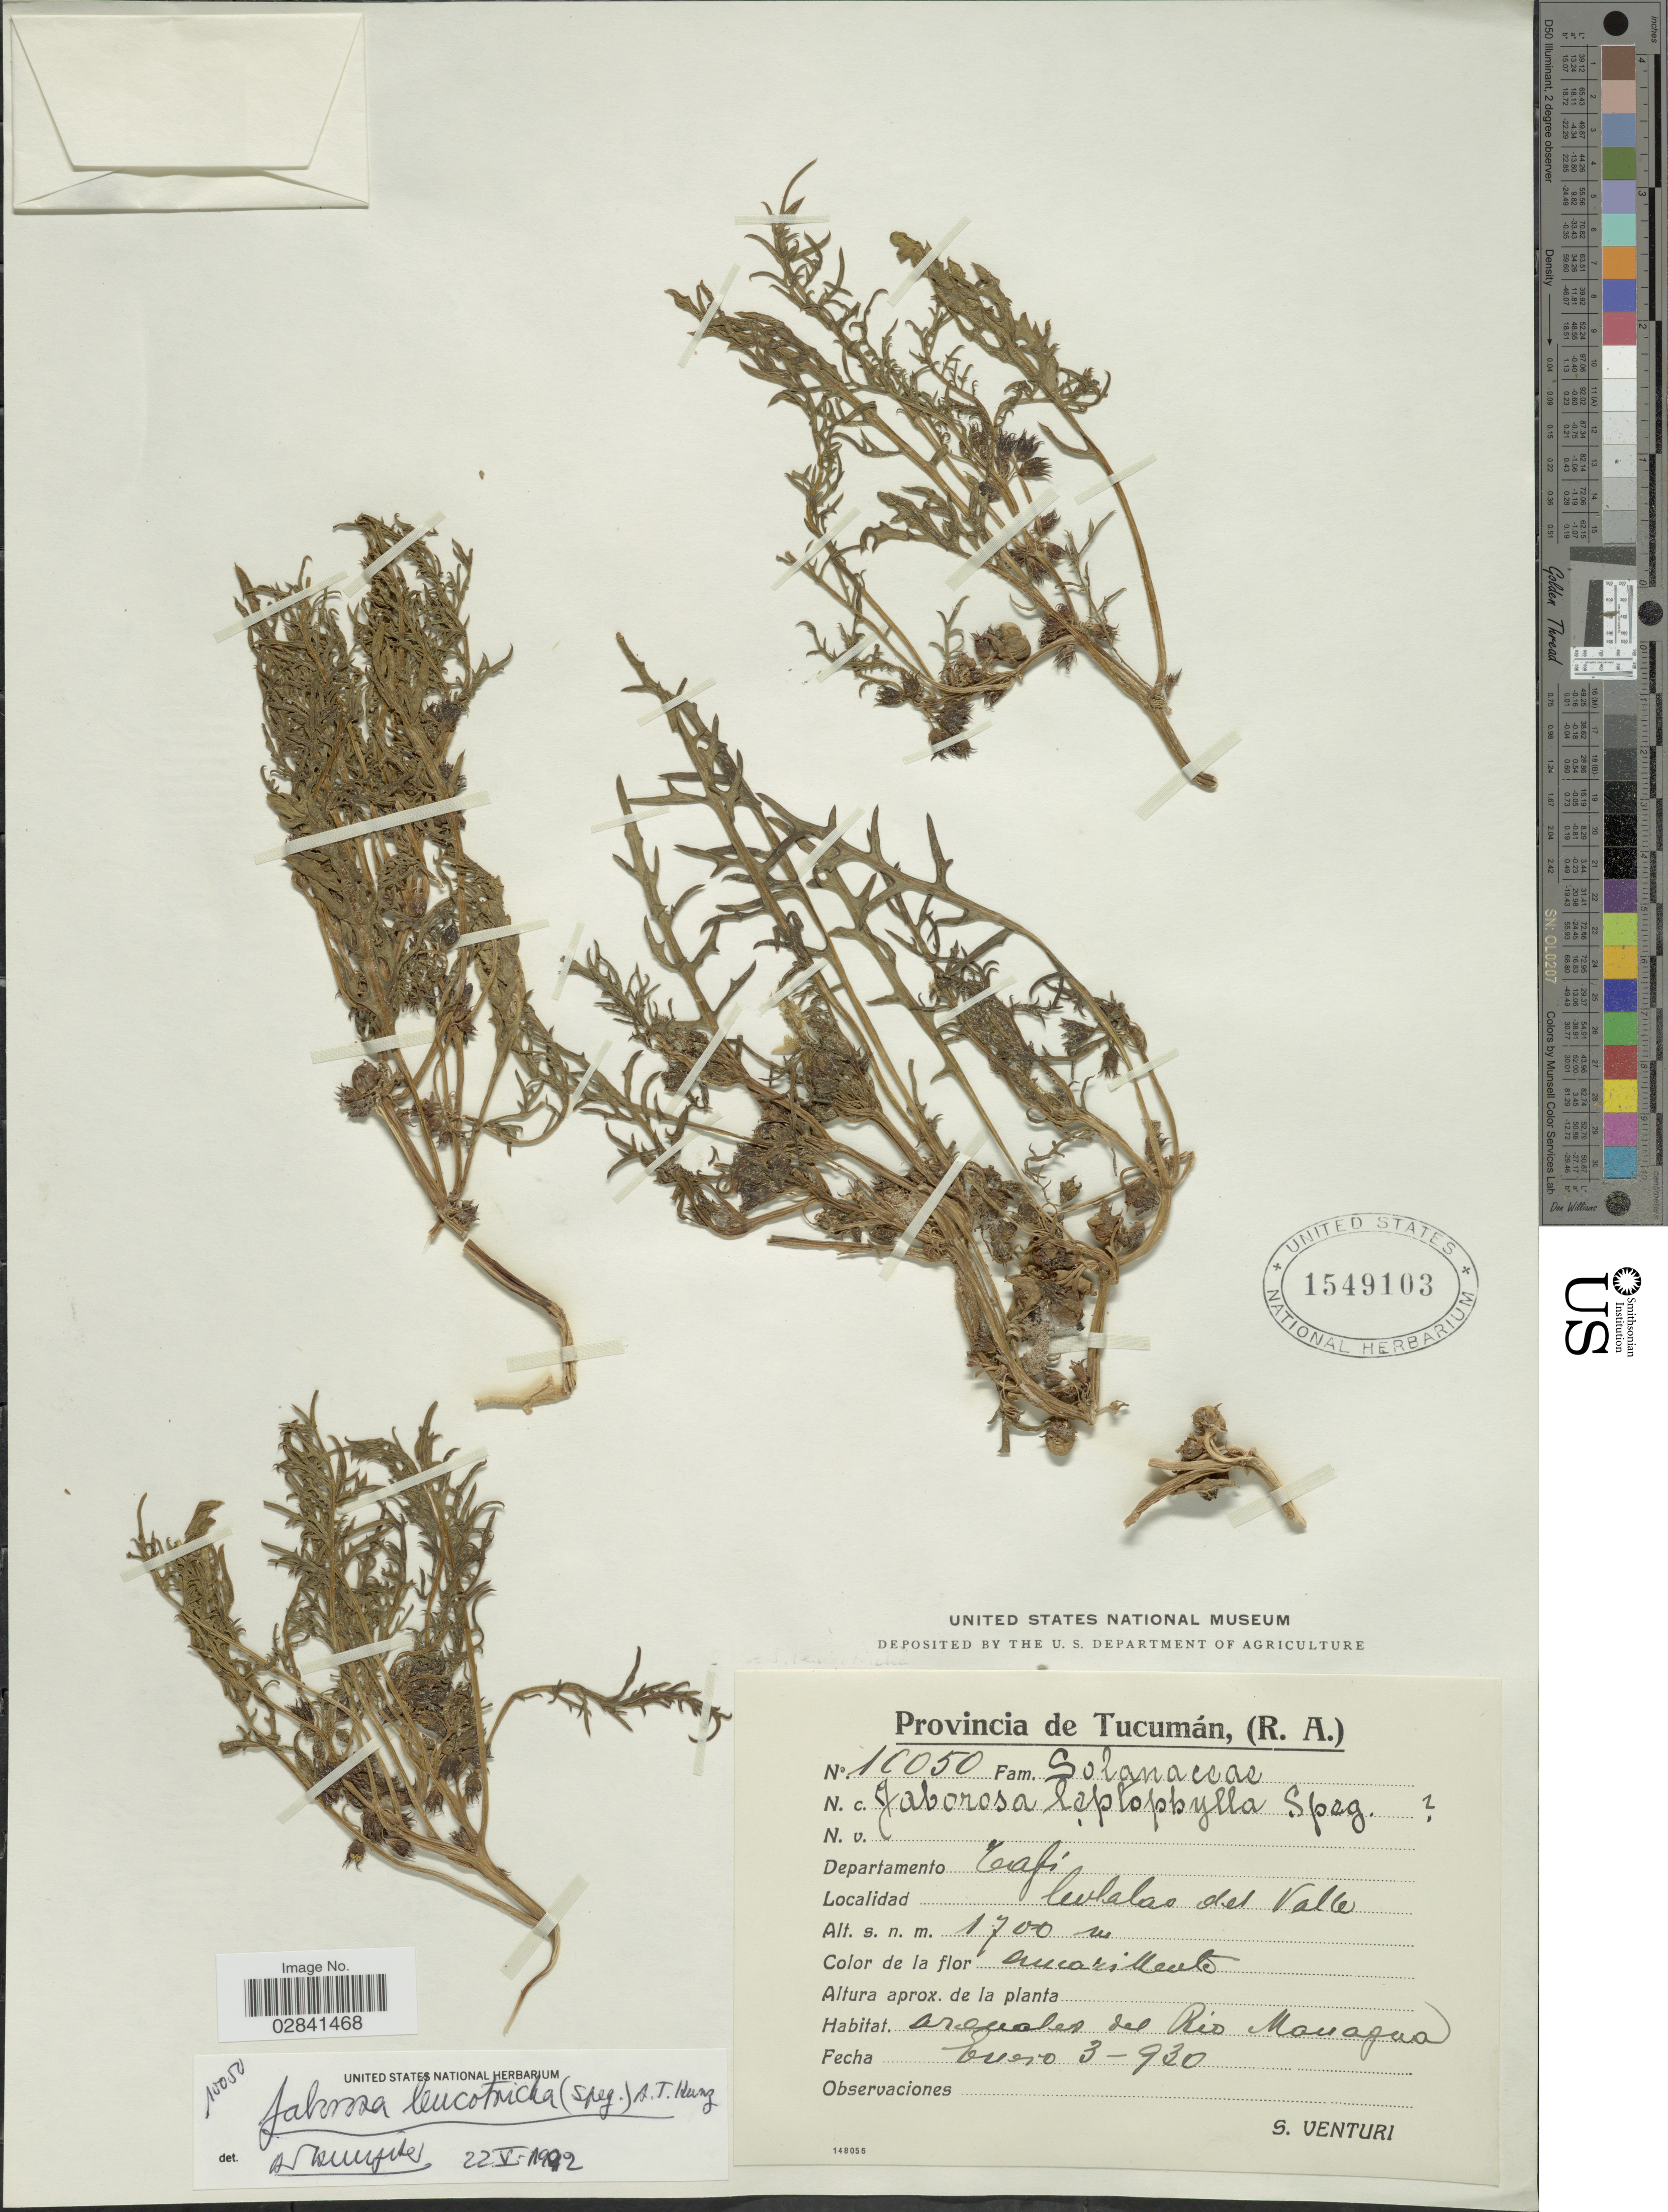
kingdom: Plantae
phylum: Tracheophyta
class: Magnoliopsida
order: Solanales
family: Solanaceae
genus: Jaborosa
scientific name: Jaborosa leucotricha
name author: (Speg.) Hunz.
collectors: S. Venturi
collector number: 10050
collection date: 1930-01-03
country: Argentina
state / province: Tucuman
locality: Departamento Tafi. Celalas del Valle. Arenales del Rio Managua.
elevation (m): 1700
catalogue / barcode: US 1549103